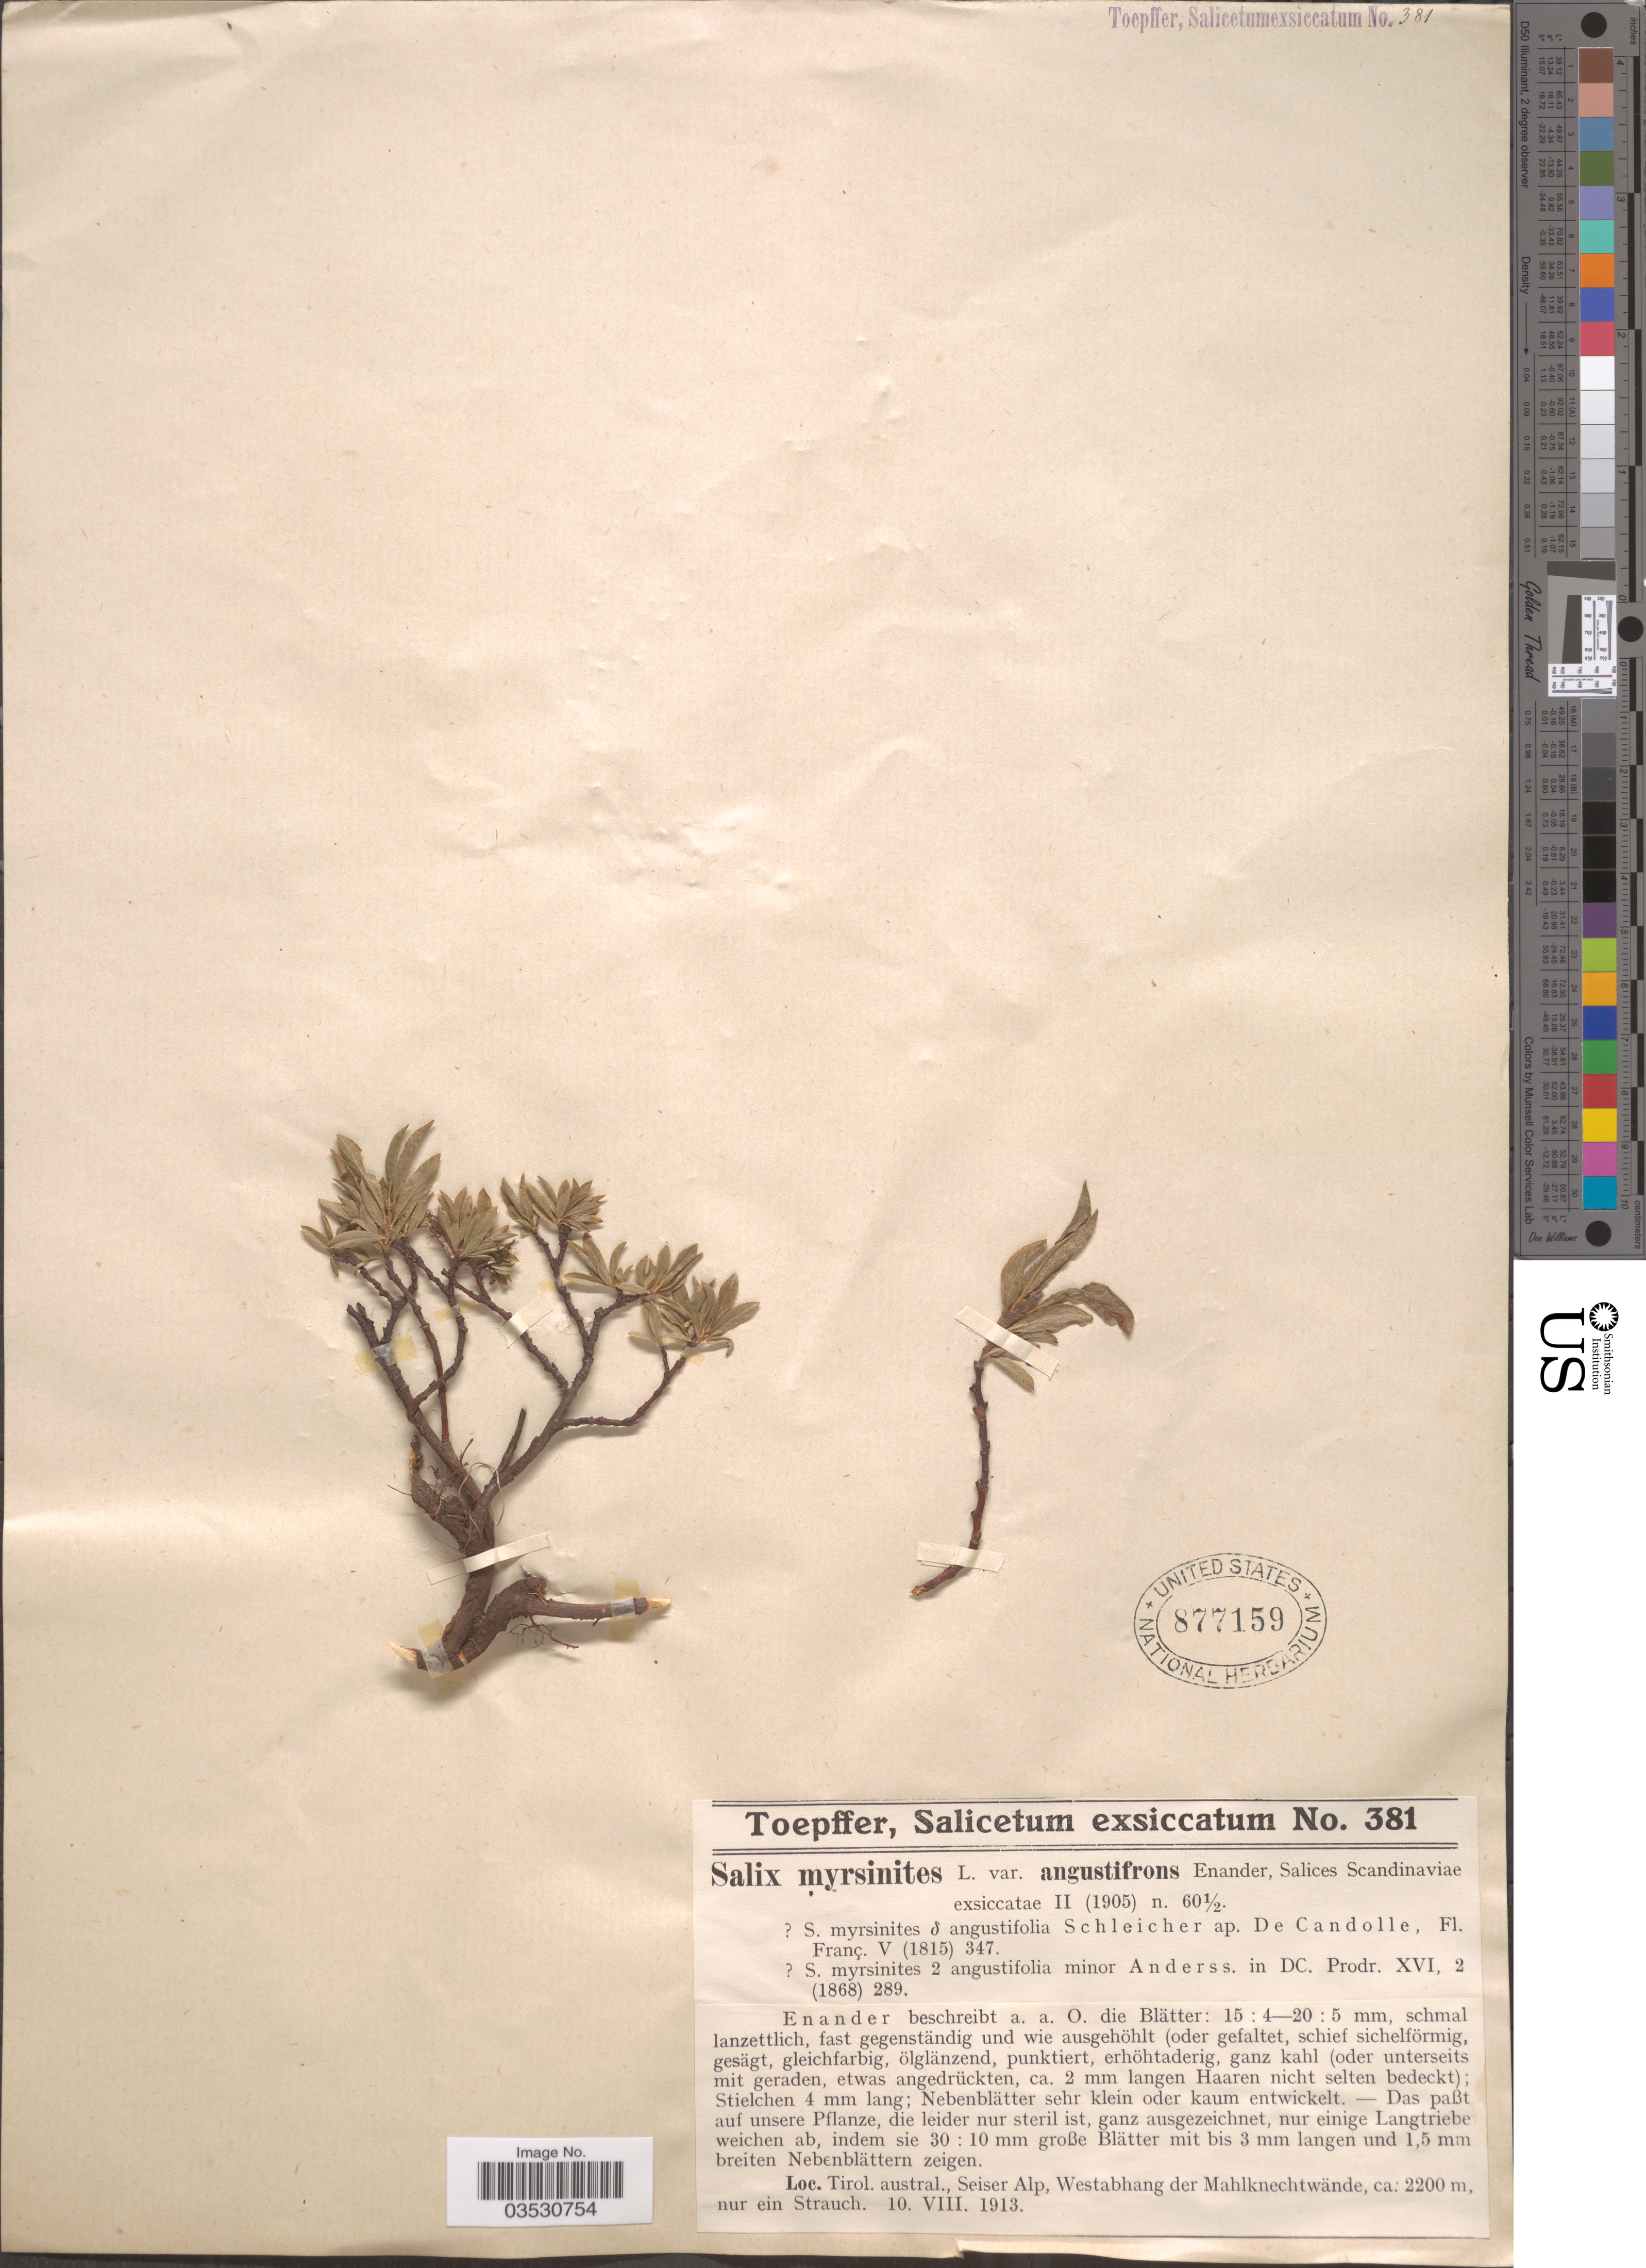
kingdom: Plantae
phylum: Tracheophyta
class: Magnoliopsida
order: Malpighiales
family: Salicaceae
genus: Salix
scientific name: Salix myrsinites var. angustifrons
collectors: A. Toepffer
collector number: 381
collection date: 1913-08-10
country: Austria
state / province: Styria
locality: Seiser Alp, Westabhang der Mahlknechtwände, nur ein Strauch.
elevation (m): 2200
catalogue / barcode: US 877159